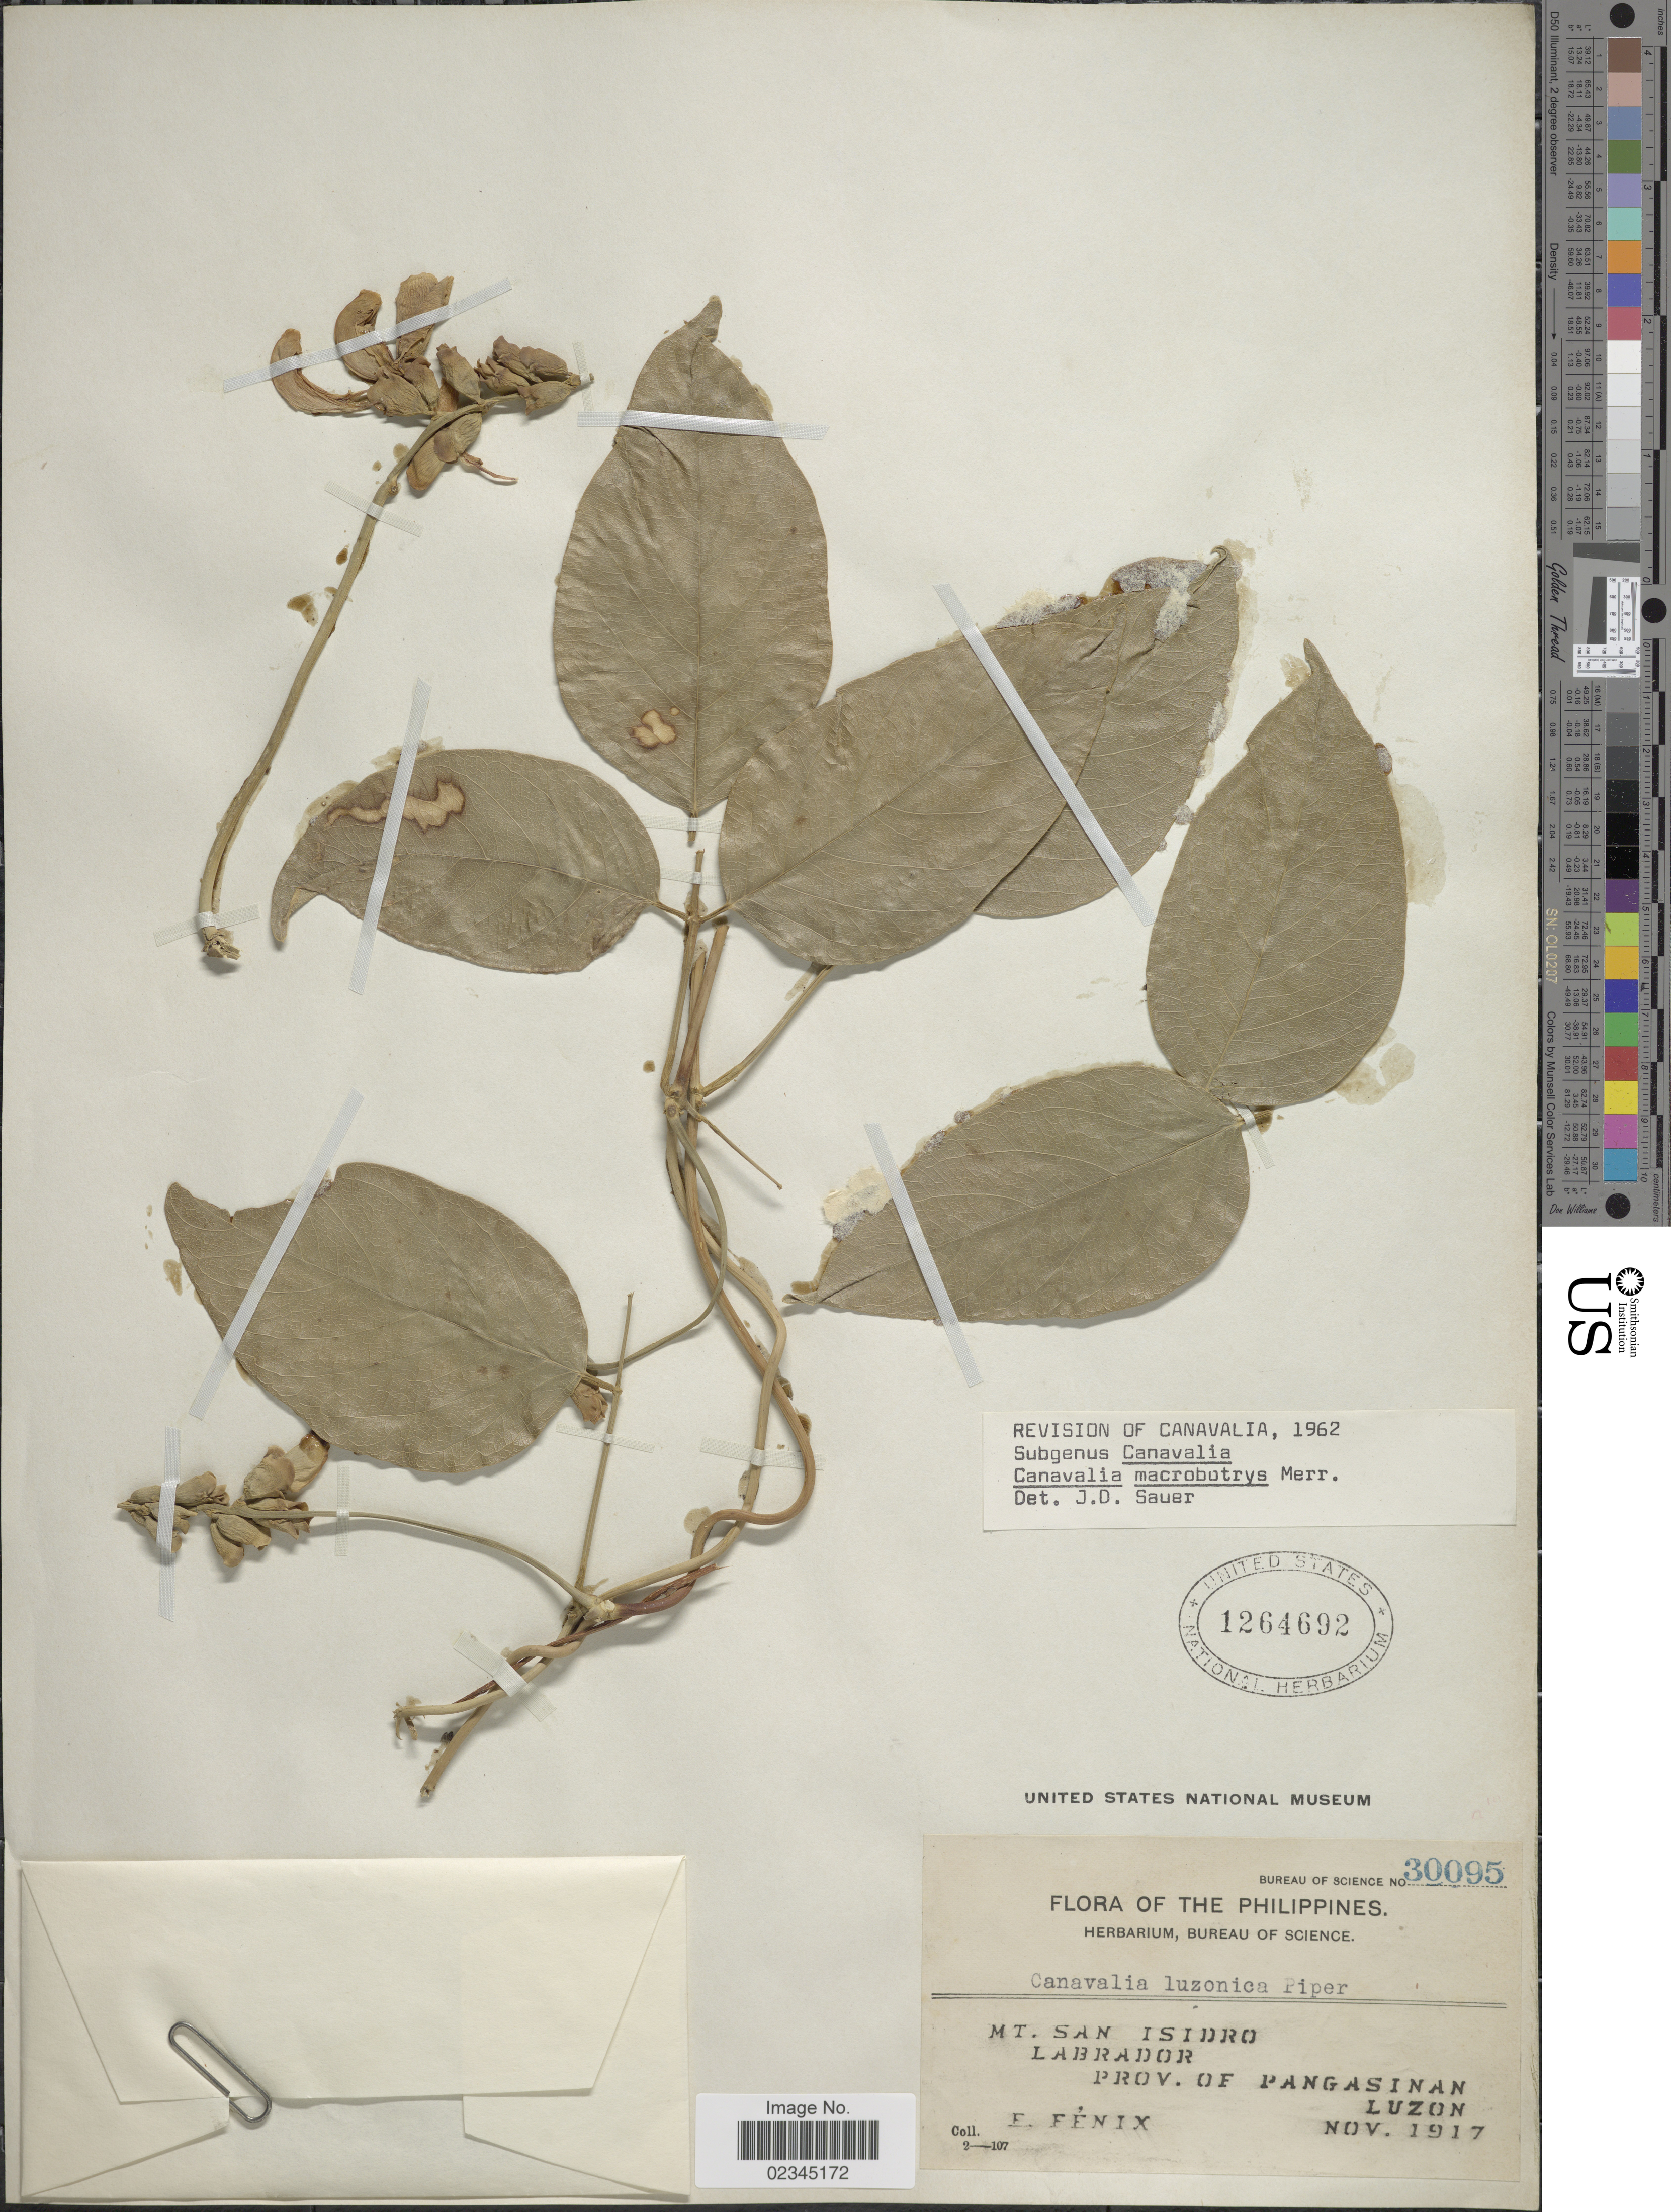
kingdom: Plantae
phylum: Tracheophyta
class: Magnoliopsida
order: Fabales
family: Fabaceae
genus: Canavalia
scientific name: Canavalia macrobotrys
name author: Merr.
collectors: E. Fenix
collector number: Bureau of Science 30095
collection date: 1917-11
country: Philippines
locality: Mt. San Isidro. Labrador, prov. of Pangasinan.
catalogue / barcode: US 1264692